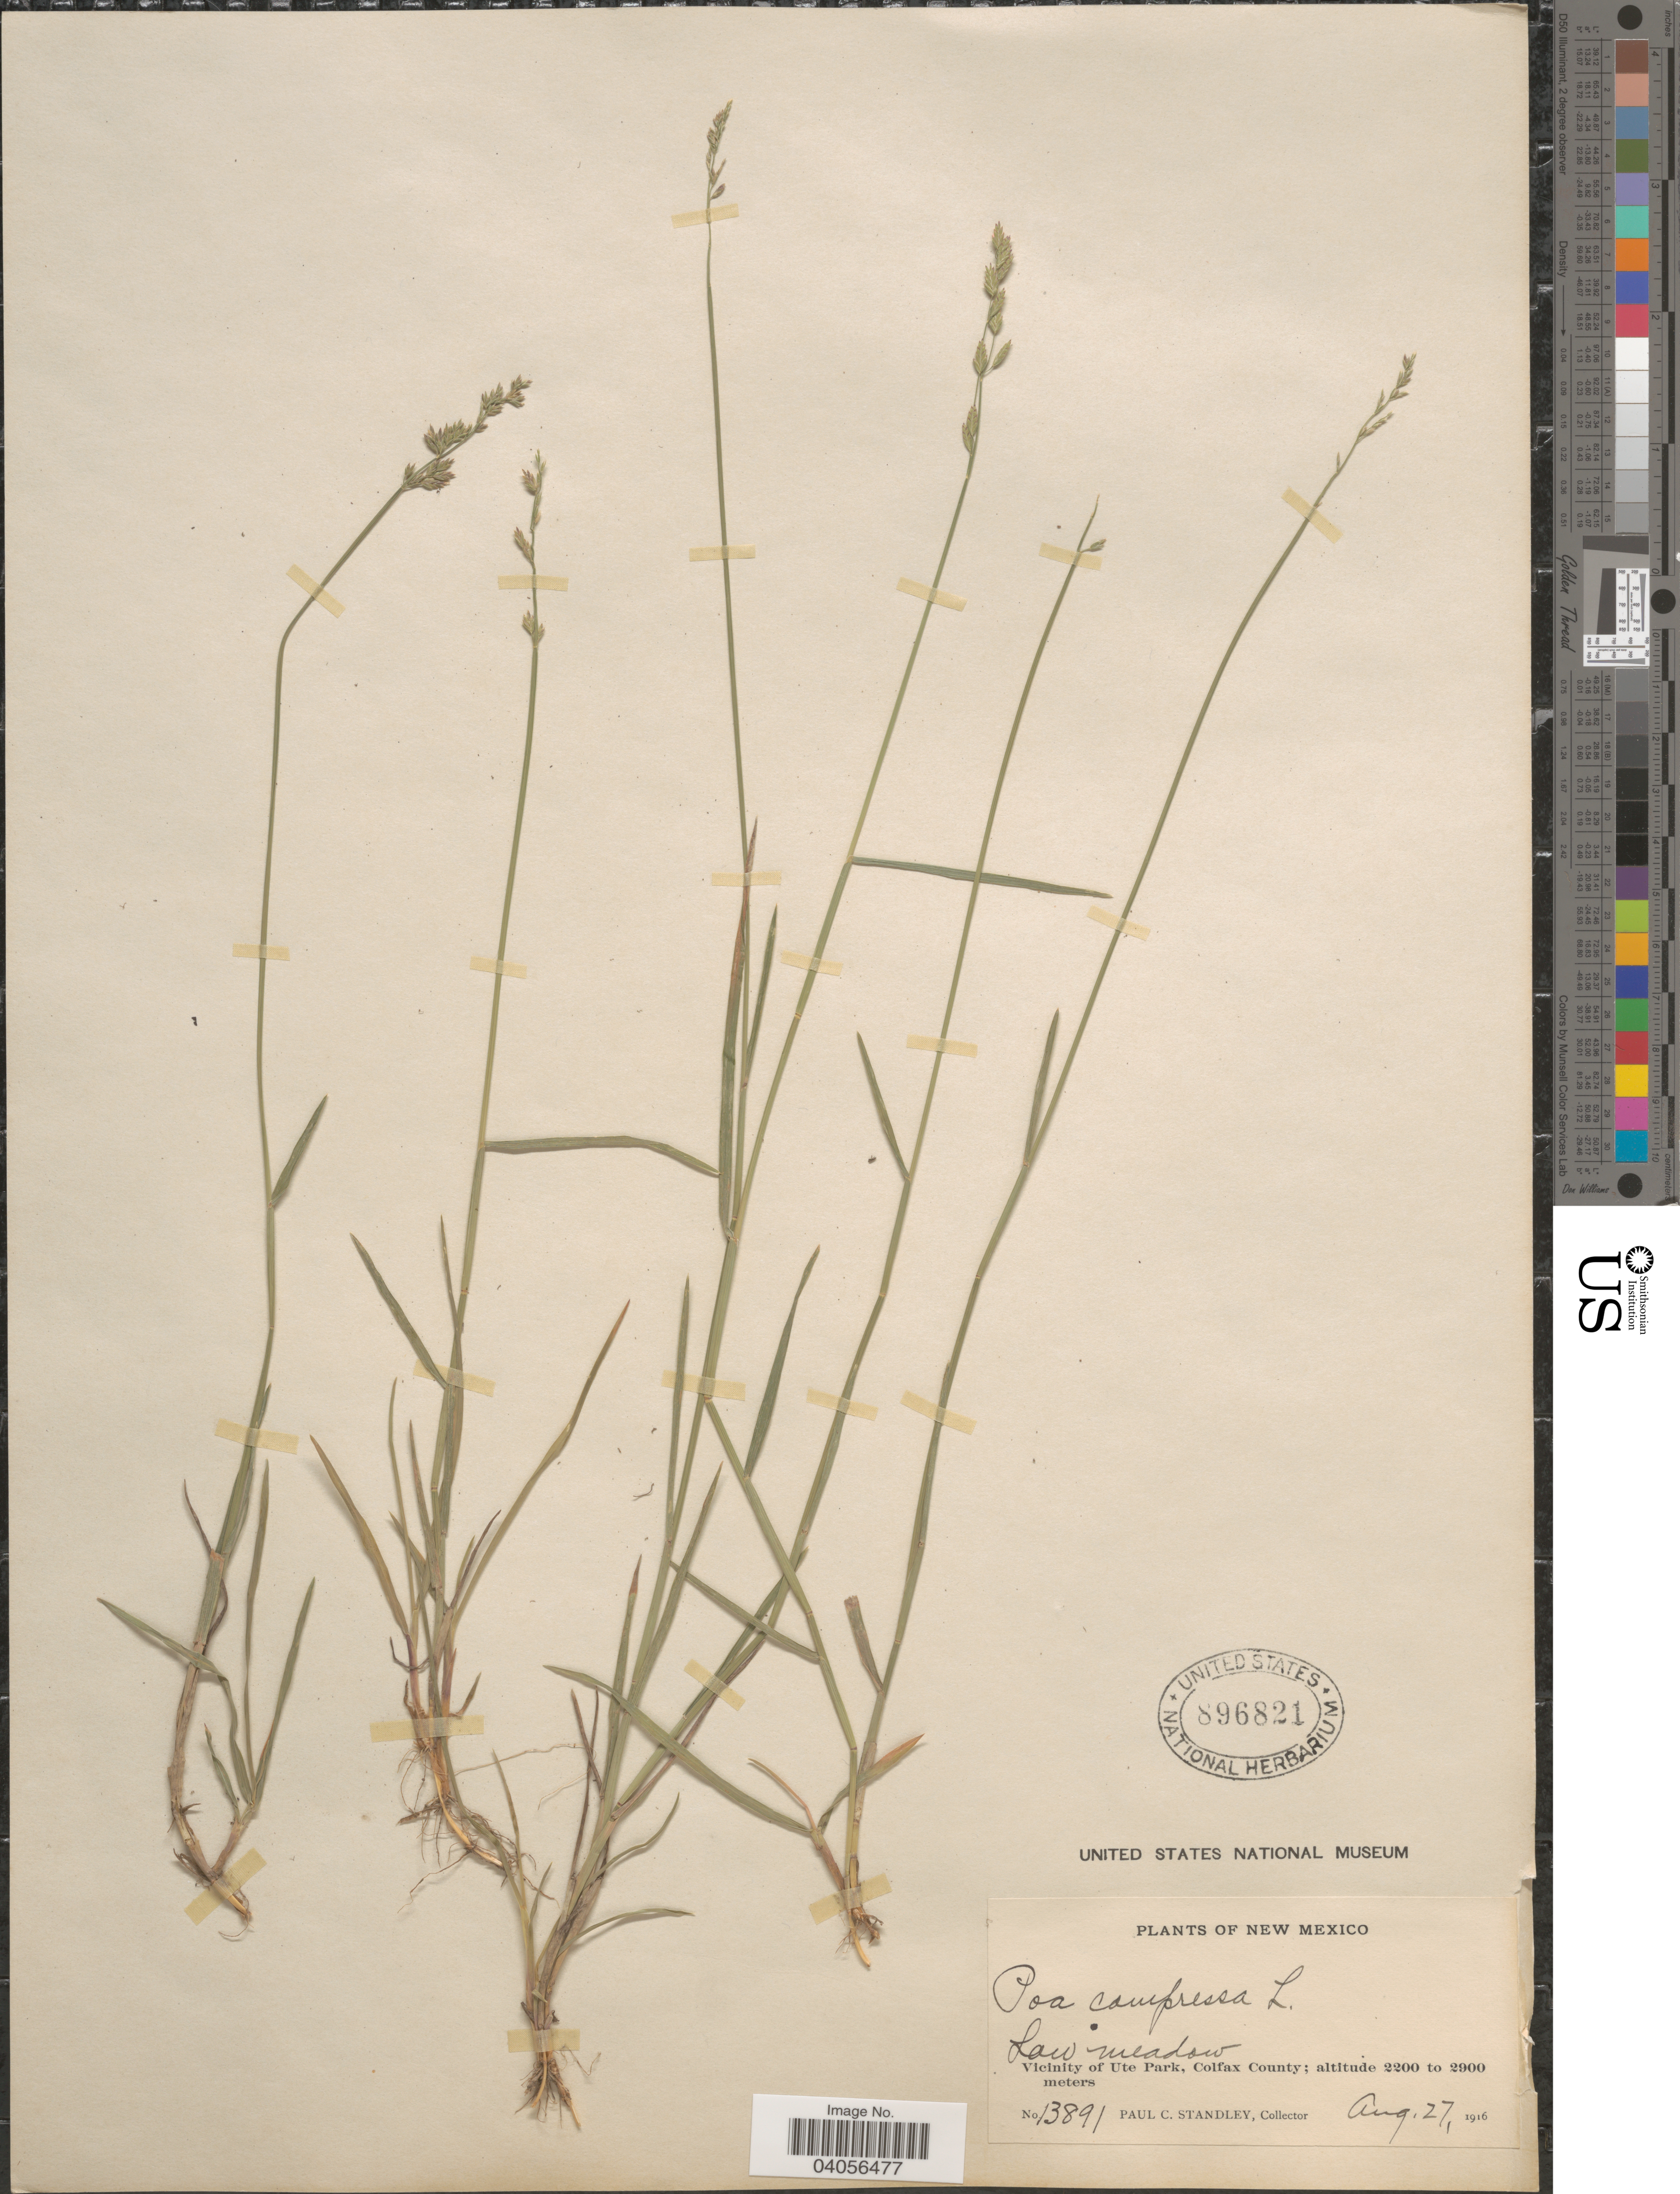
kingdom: Plantae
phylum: Tracheophyta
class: Liliopsida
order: Poales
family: Poaceae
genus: Poa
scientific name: Poa compressa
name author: L.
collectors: P. C. Standley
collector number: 13891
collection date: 1916-08-27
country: United States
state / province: New Mexico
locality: Vicinity of Ute Park, Colfax County.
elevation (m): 2200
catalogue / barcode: US 896821